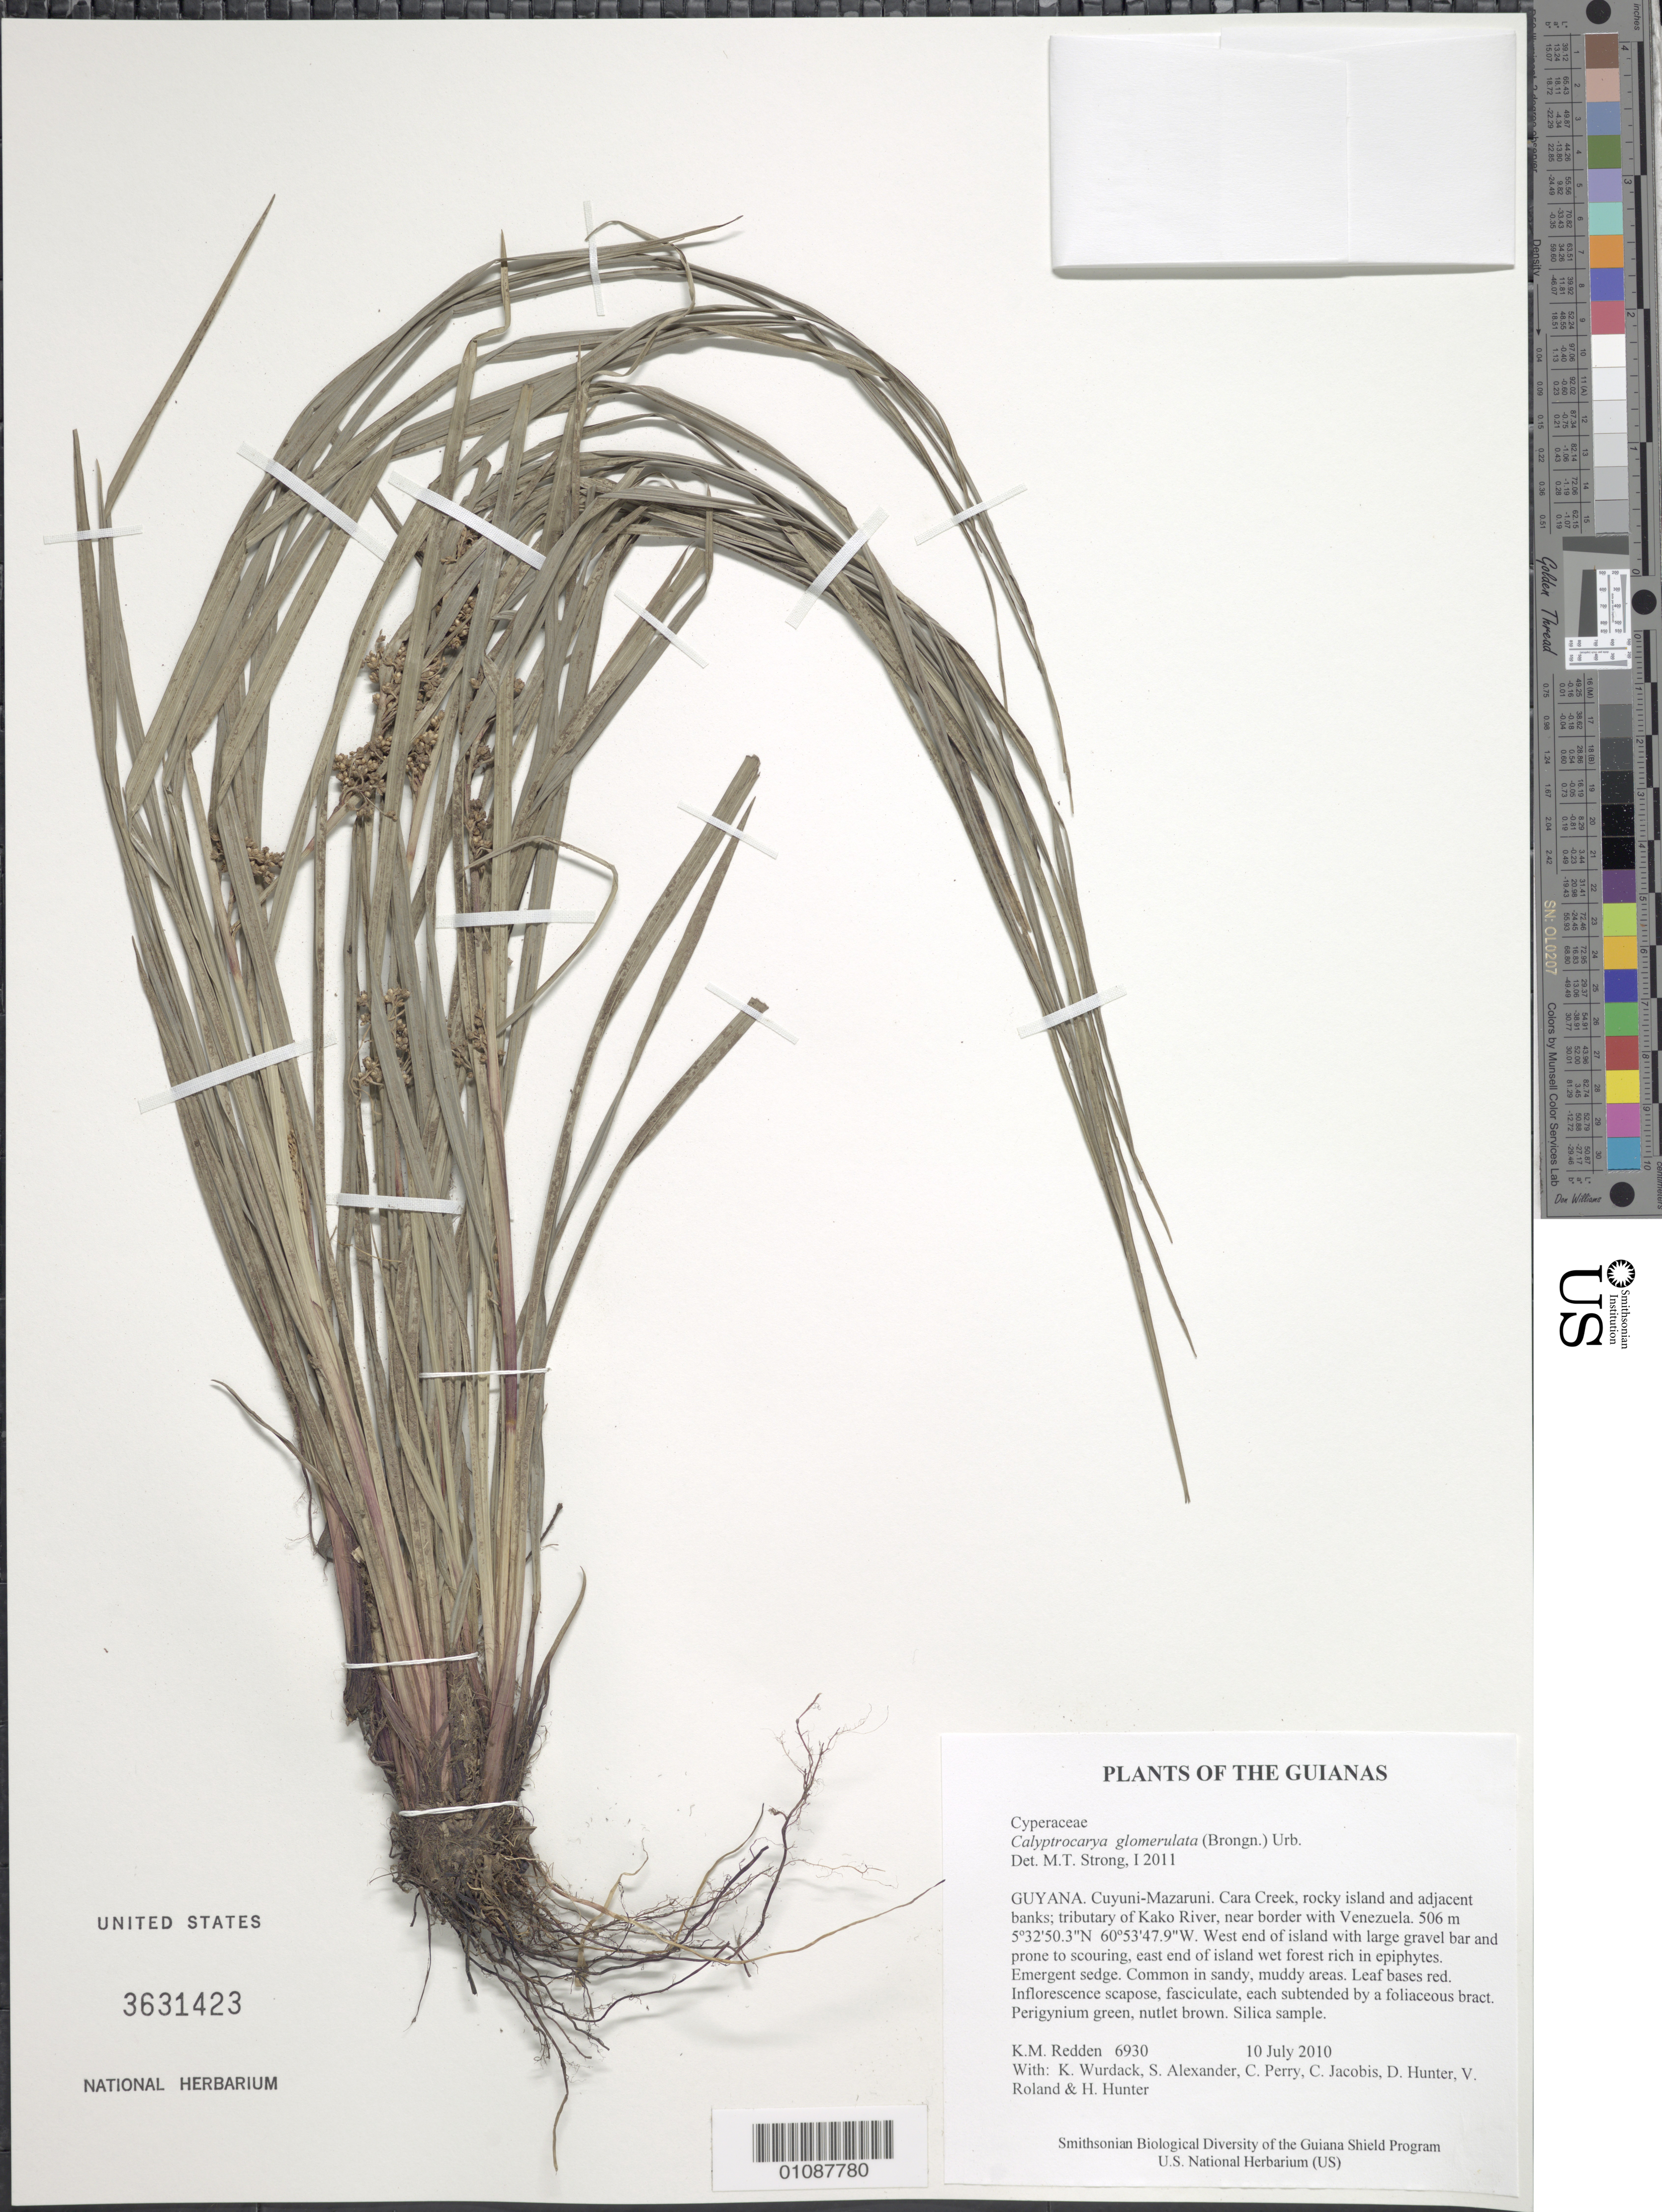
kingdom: Plantae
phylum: Tracheophyta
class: Liliopsida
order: Poales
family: Cyperaceae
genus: Calyptrocarya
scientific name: Calyptrocarya glomerulata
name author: (Brongn.) Urb.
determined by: Strong, M. T., (US), Smithsonian Institution - National Museum of Natural History (UNITED STATES)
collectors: K. M. Redden, K. Wurdack, S. N. Alexander, C. Perry, C. Jacobis, D. Hunter, V. Roland & H. Hunter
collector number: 6930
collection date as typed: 10 July 2010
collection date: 2010-07-10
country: Guyana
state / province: Cuyuni-Mazaruni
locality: Cara Creek, rocky island and adjacent banks; tributary of Kako River, near border with Venezuela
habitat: West end of island with large gravel bar and prone to scouring, east end of island wet forest rich in epiphytes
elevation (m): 506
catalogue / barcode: US 3631423